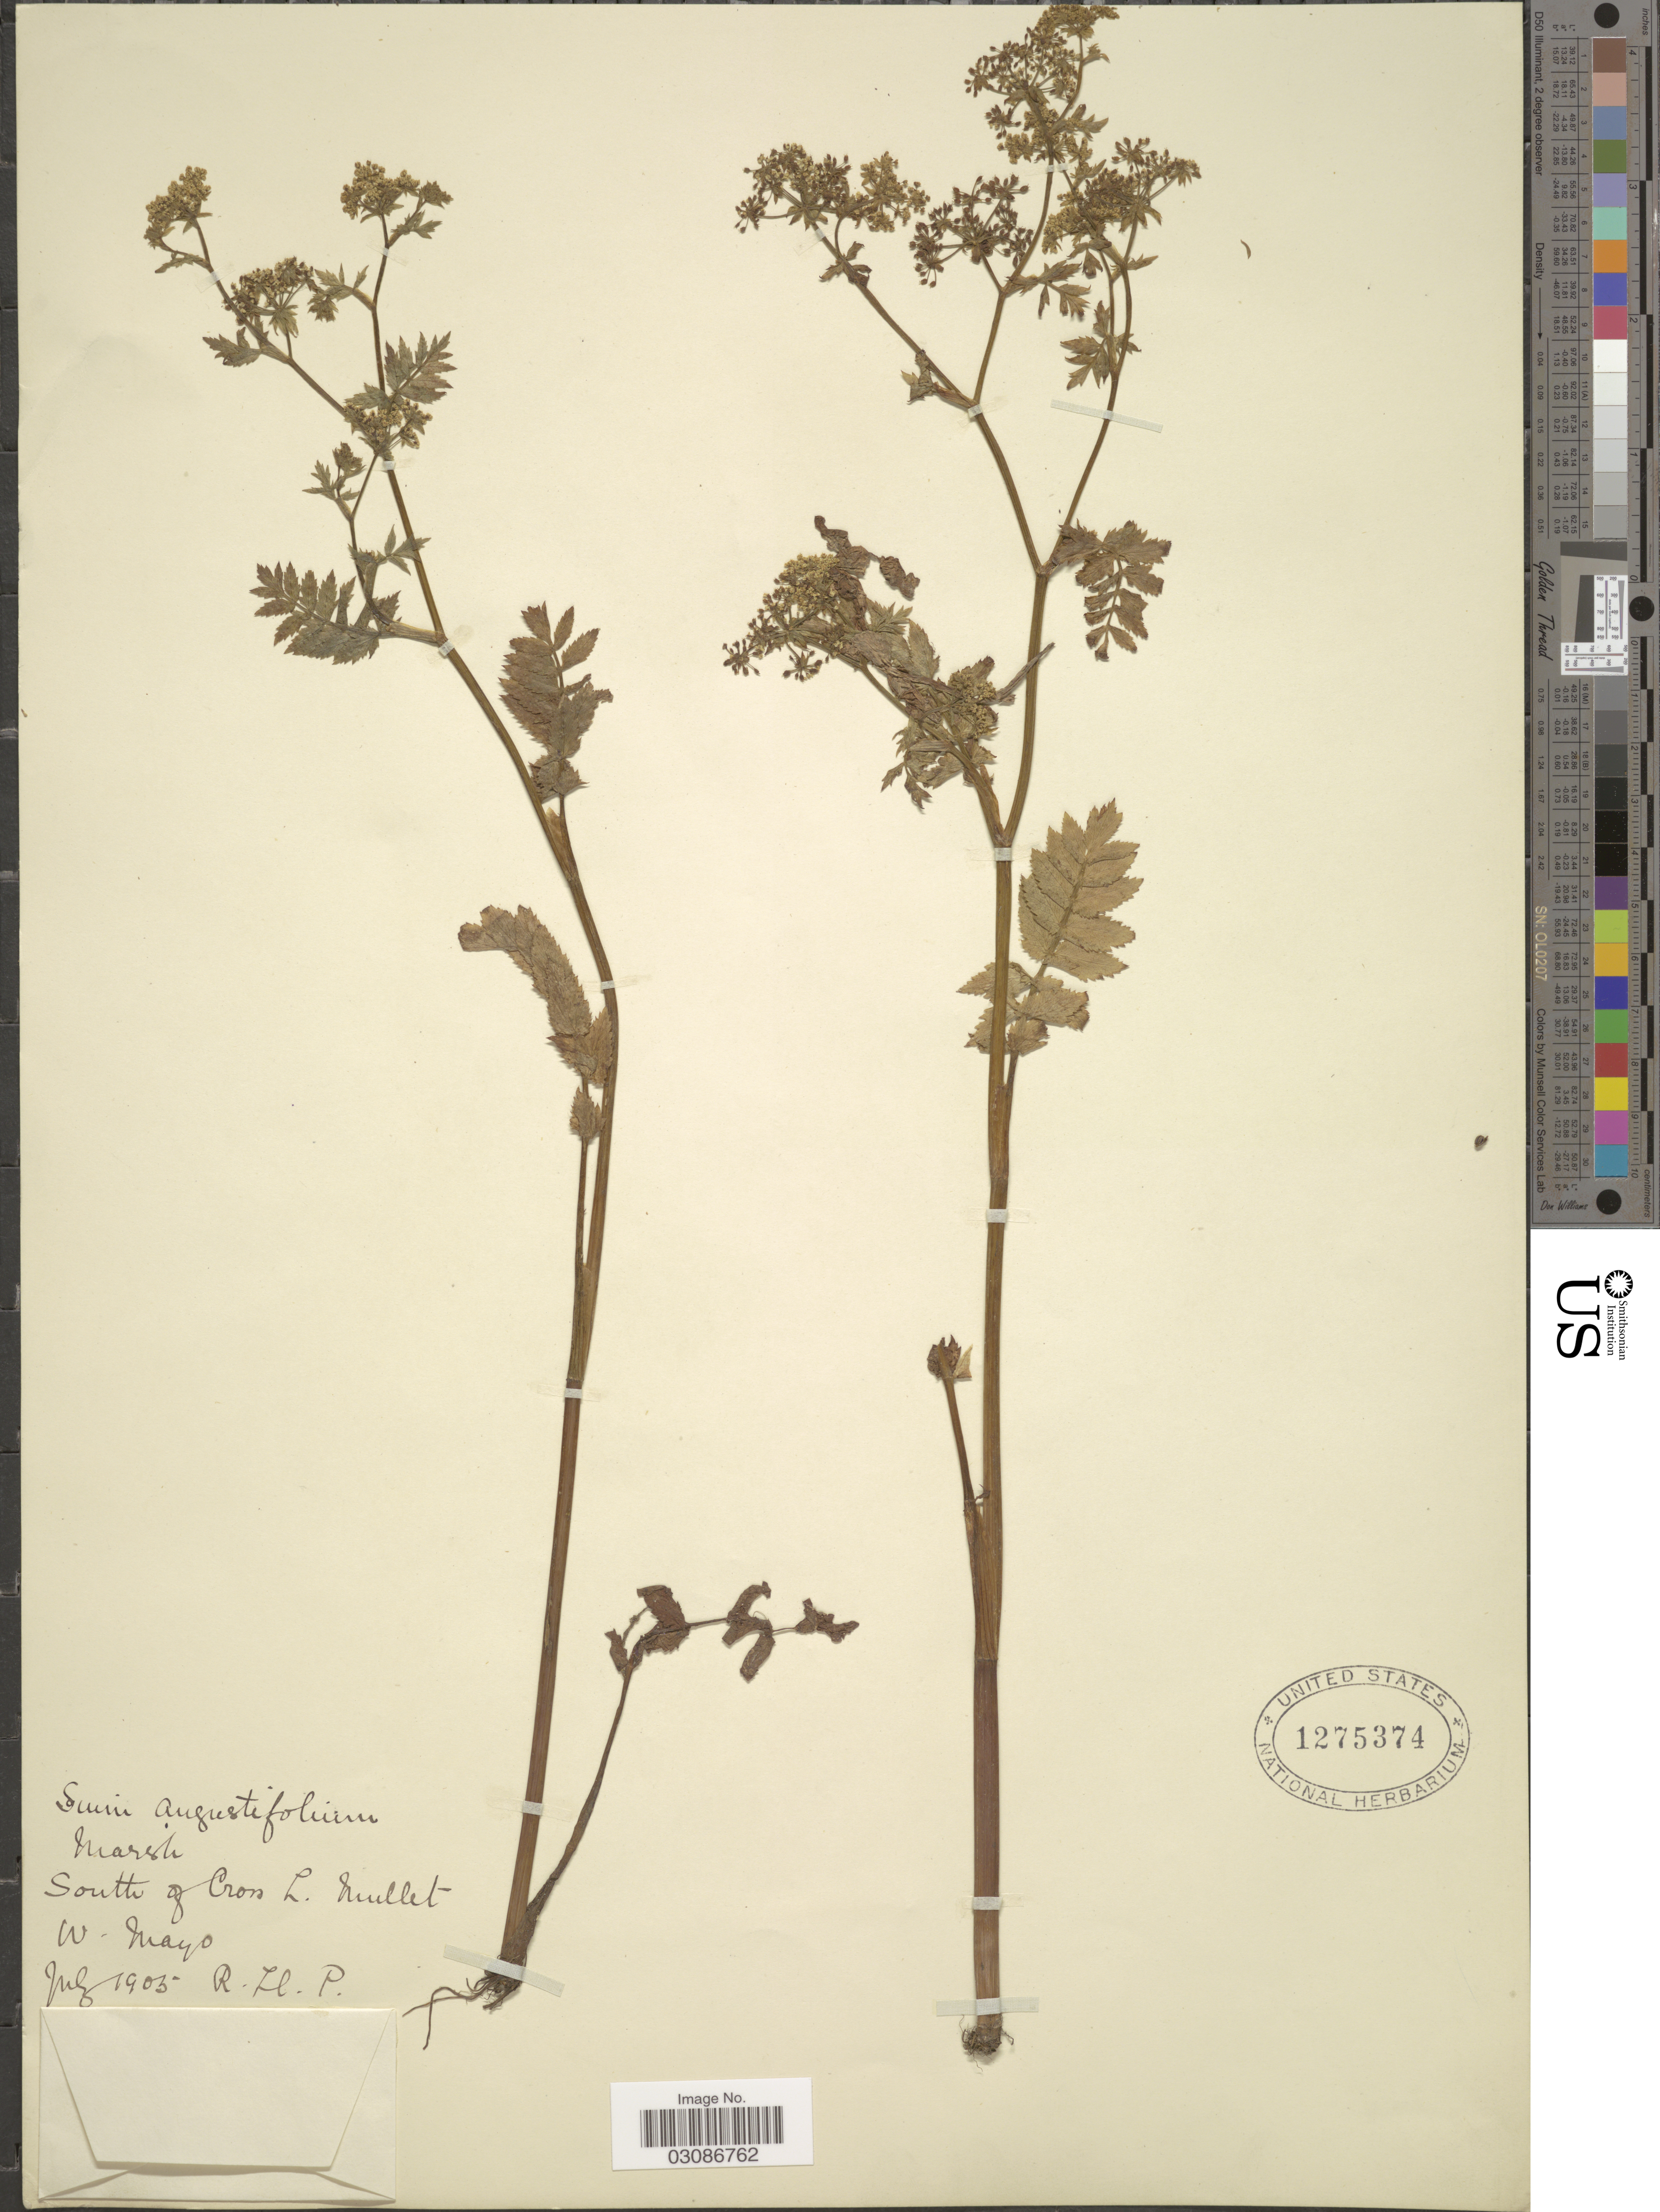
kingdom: Plantae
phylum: Tracheophyta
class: Magnoliopsida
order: Apiales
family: Apiaceae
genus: Sium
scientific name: Sium angustifolium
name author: L.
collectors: R. H. P.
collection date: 1905-07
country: Ireland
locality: South of Cron L. Mullet W. Mayo.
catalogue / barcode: US 1275374